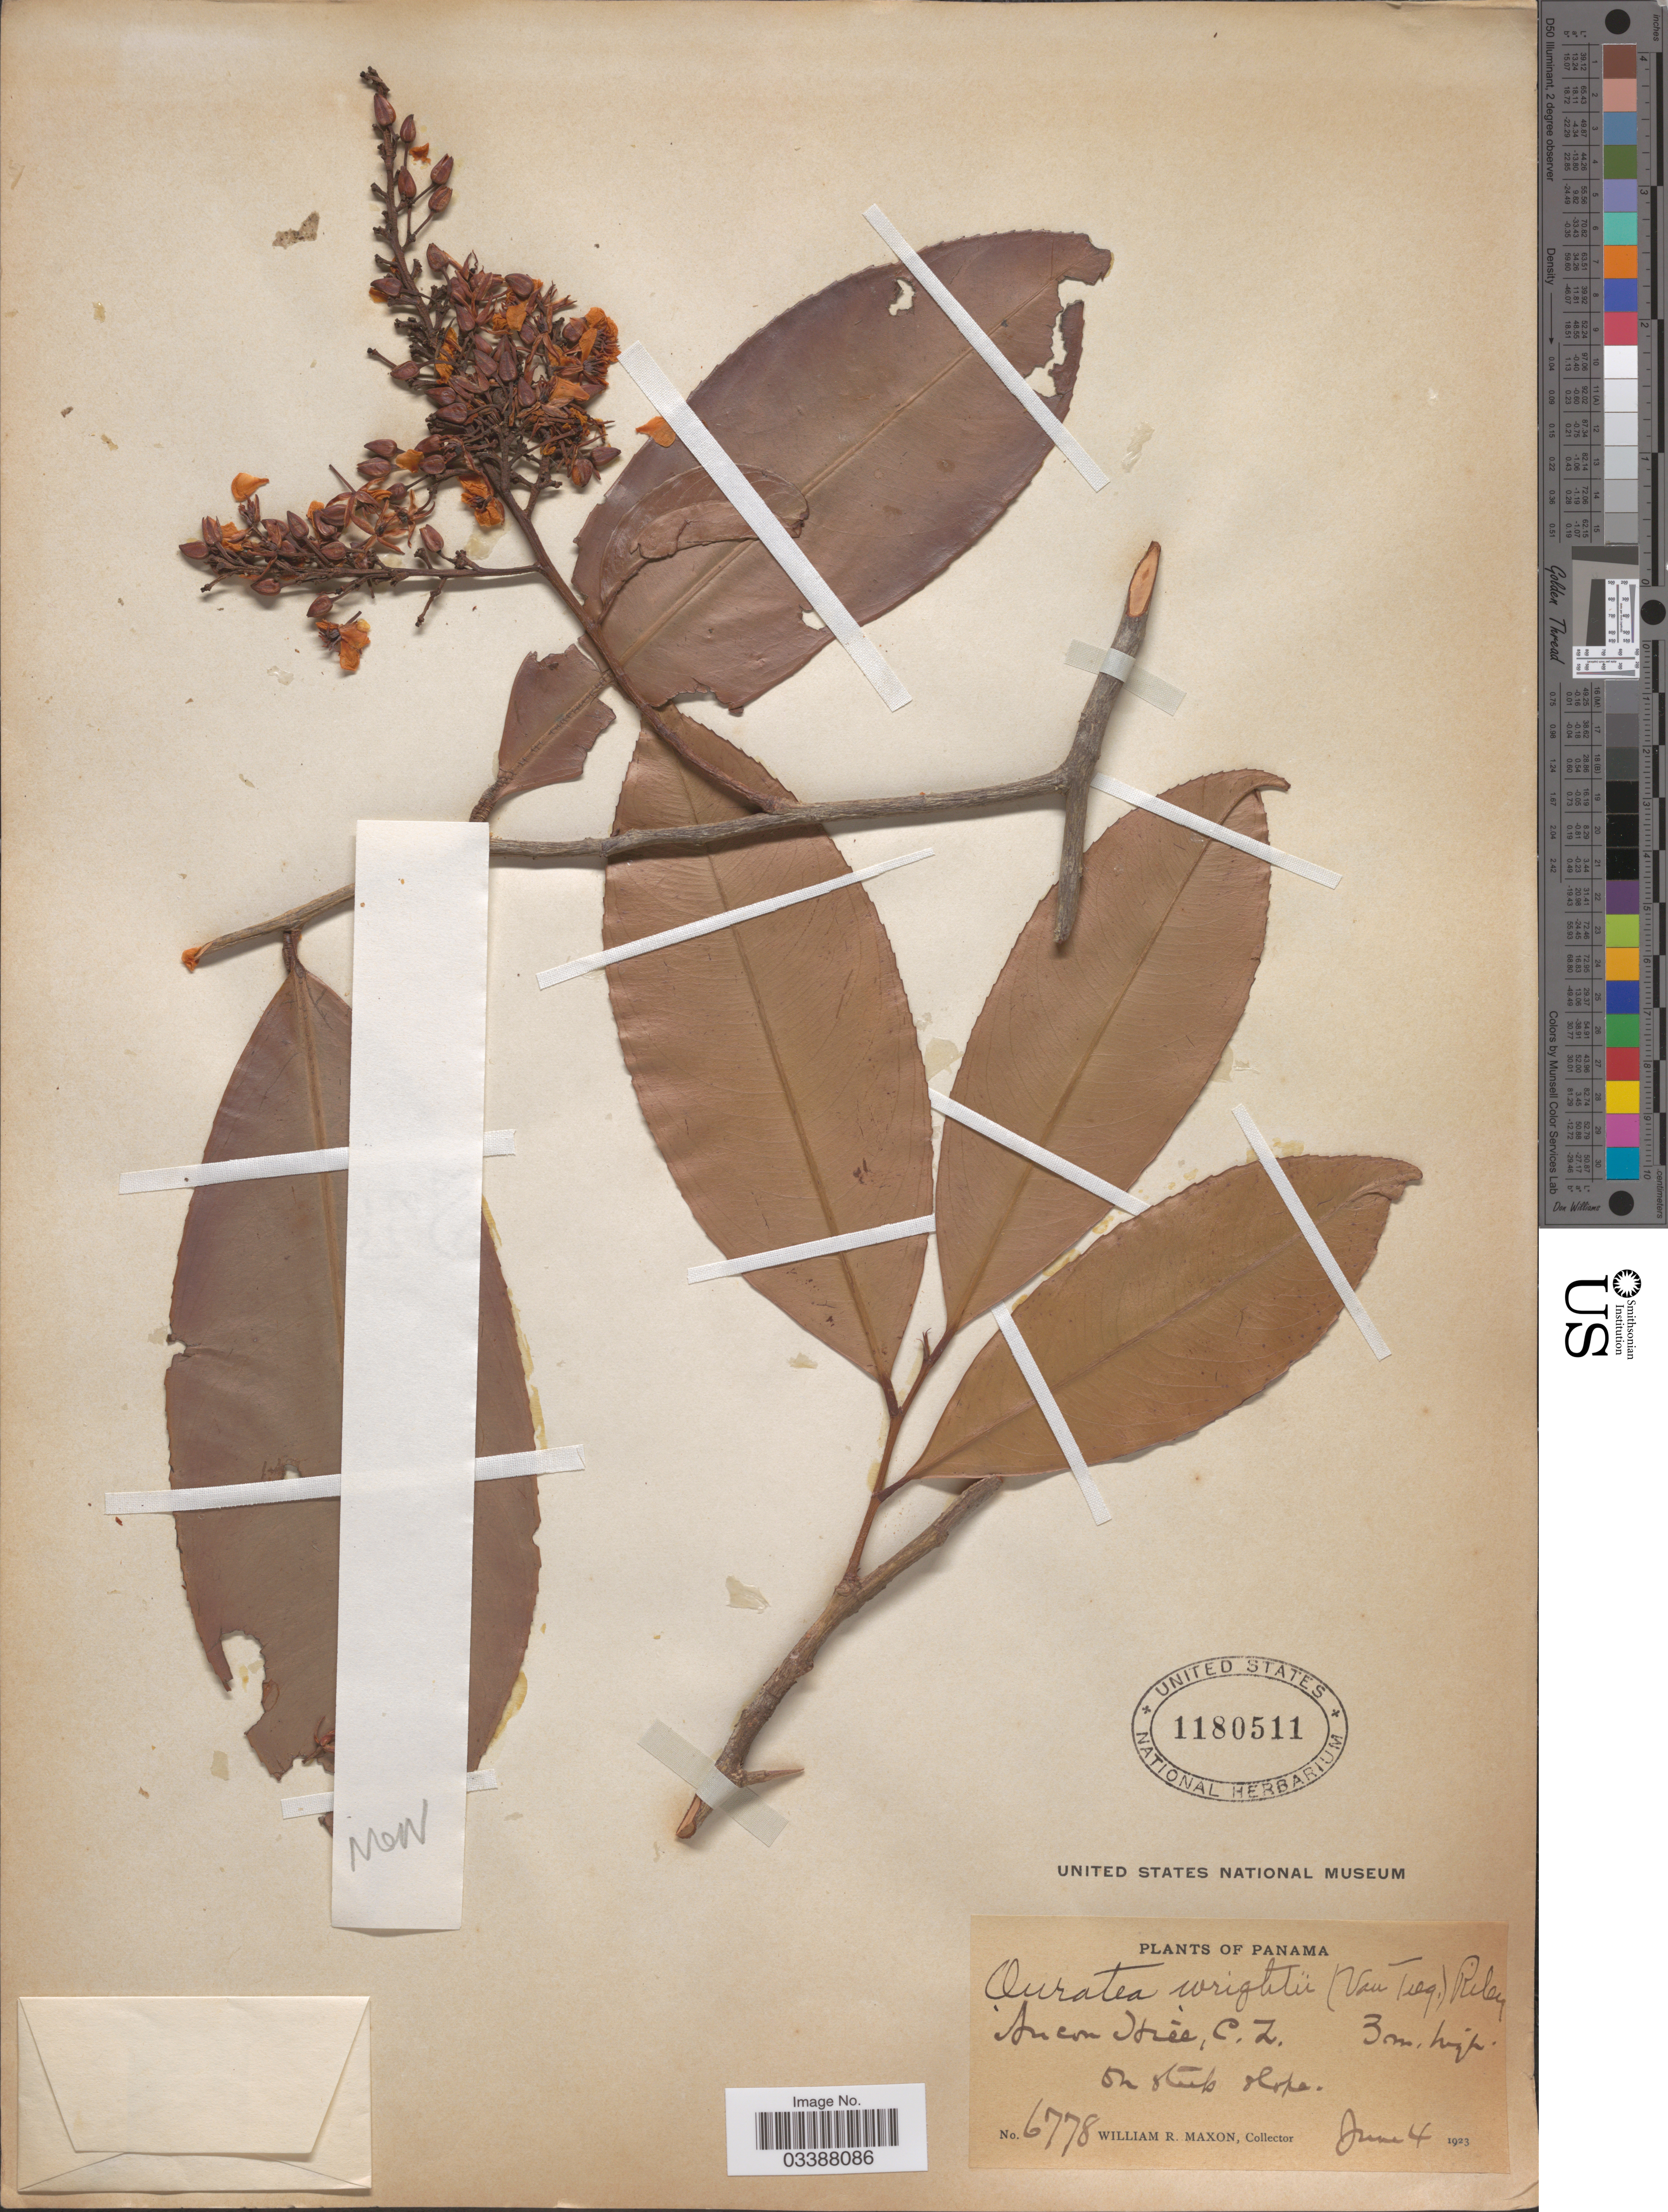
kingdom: Plantae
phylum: Tracheophyta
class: Magnoliopsida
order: Malpighiales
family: Ochnaceae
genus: Ouratea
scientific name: Ouratea lucens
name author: (Kunth) Engl.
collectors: W. R. Maxon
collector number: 6778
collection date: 1923-06-04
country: Panama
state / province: Colón / Panamá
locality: Ancon Hill, C. Z.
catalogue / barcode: US 1180511